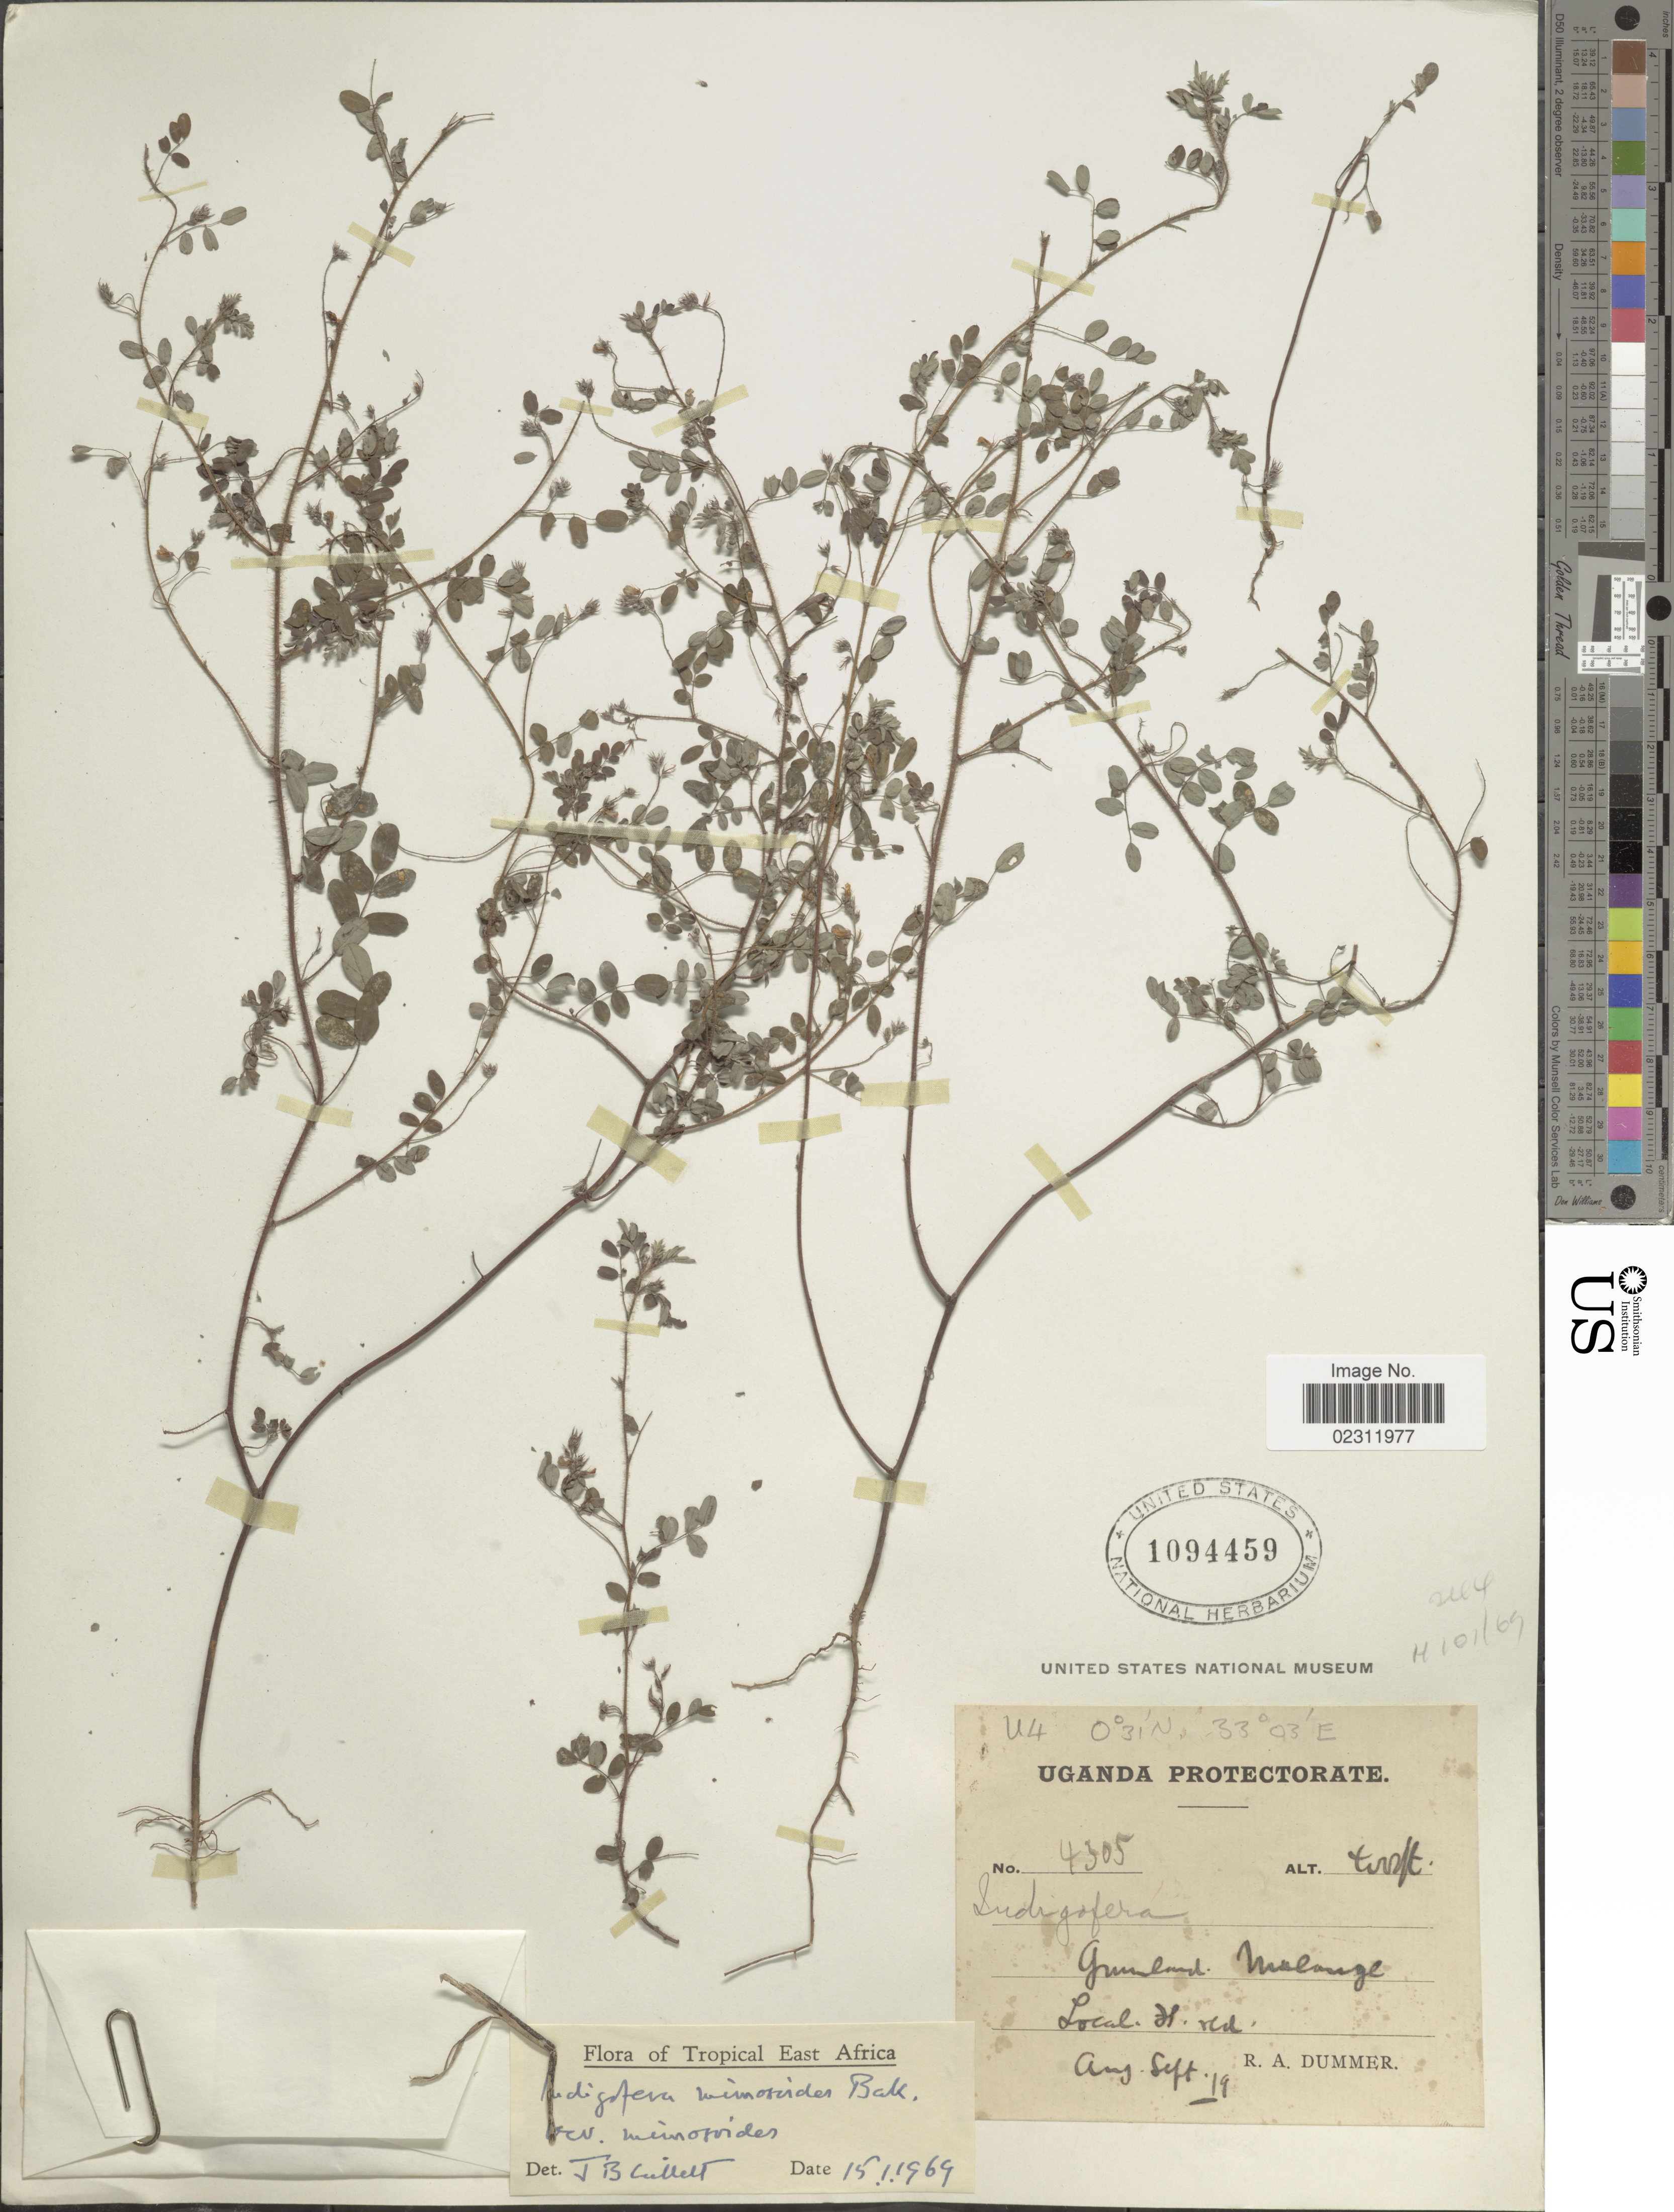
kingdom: Plantae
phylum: Tracheophyta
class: Magnoliopsida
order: Fabales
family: Fabaceae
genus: Indigofera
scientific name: Indigofera mimosoides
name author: Baker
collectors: R. Dümmer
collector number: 4305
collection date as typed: Transcribed d/m/y: /8/19 to /9/19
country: Uganda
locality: Uganda Protectorate, Malange, Tropical East Africa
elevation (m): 1219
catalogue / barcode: US 1094459